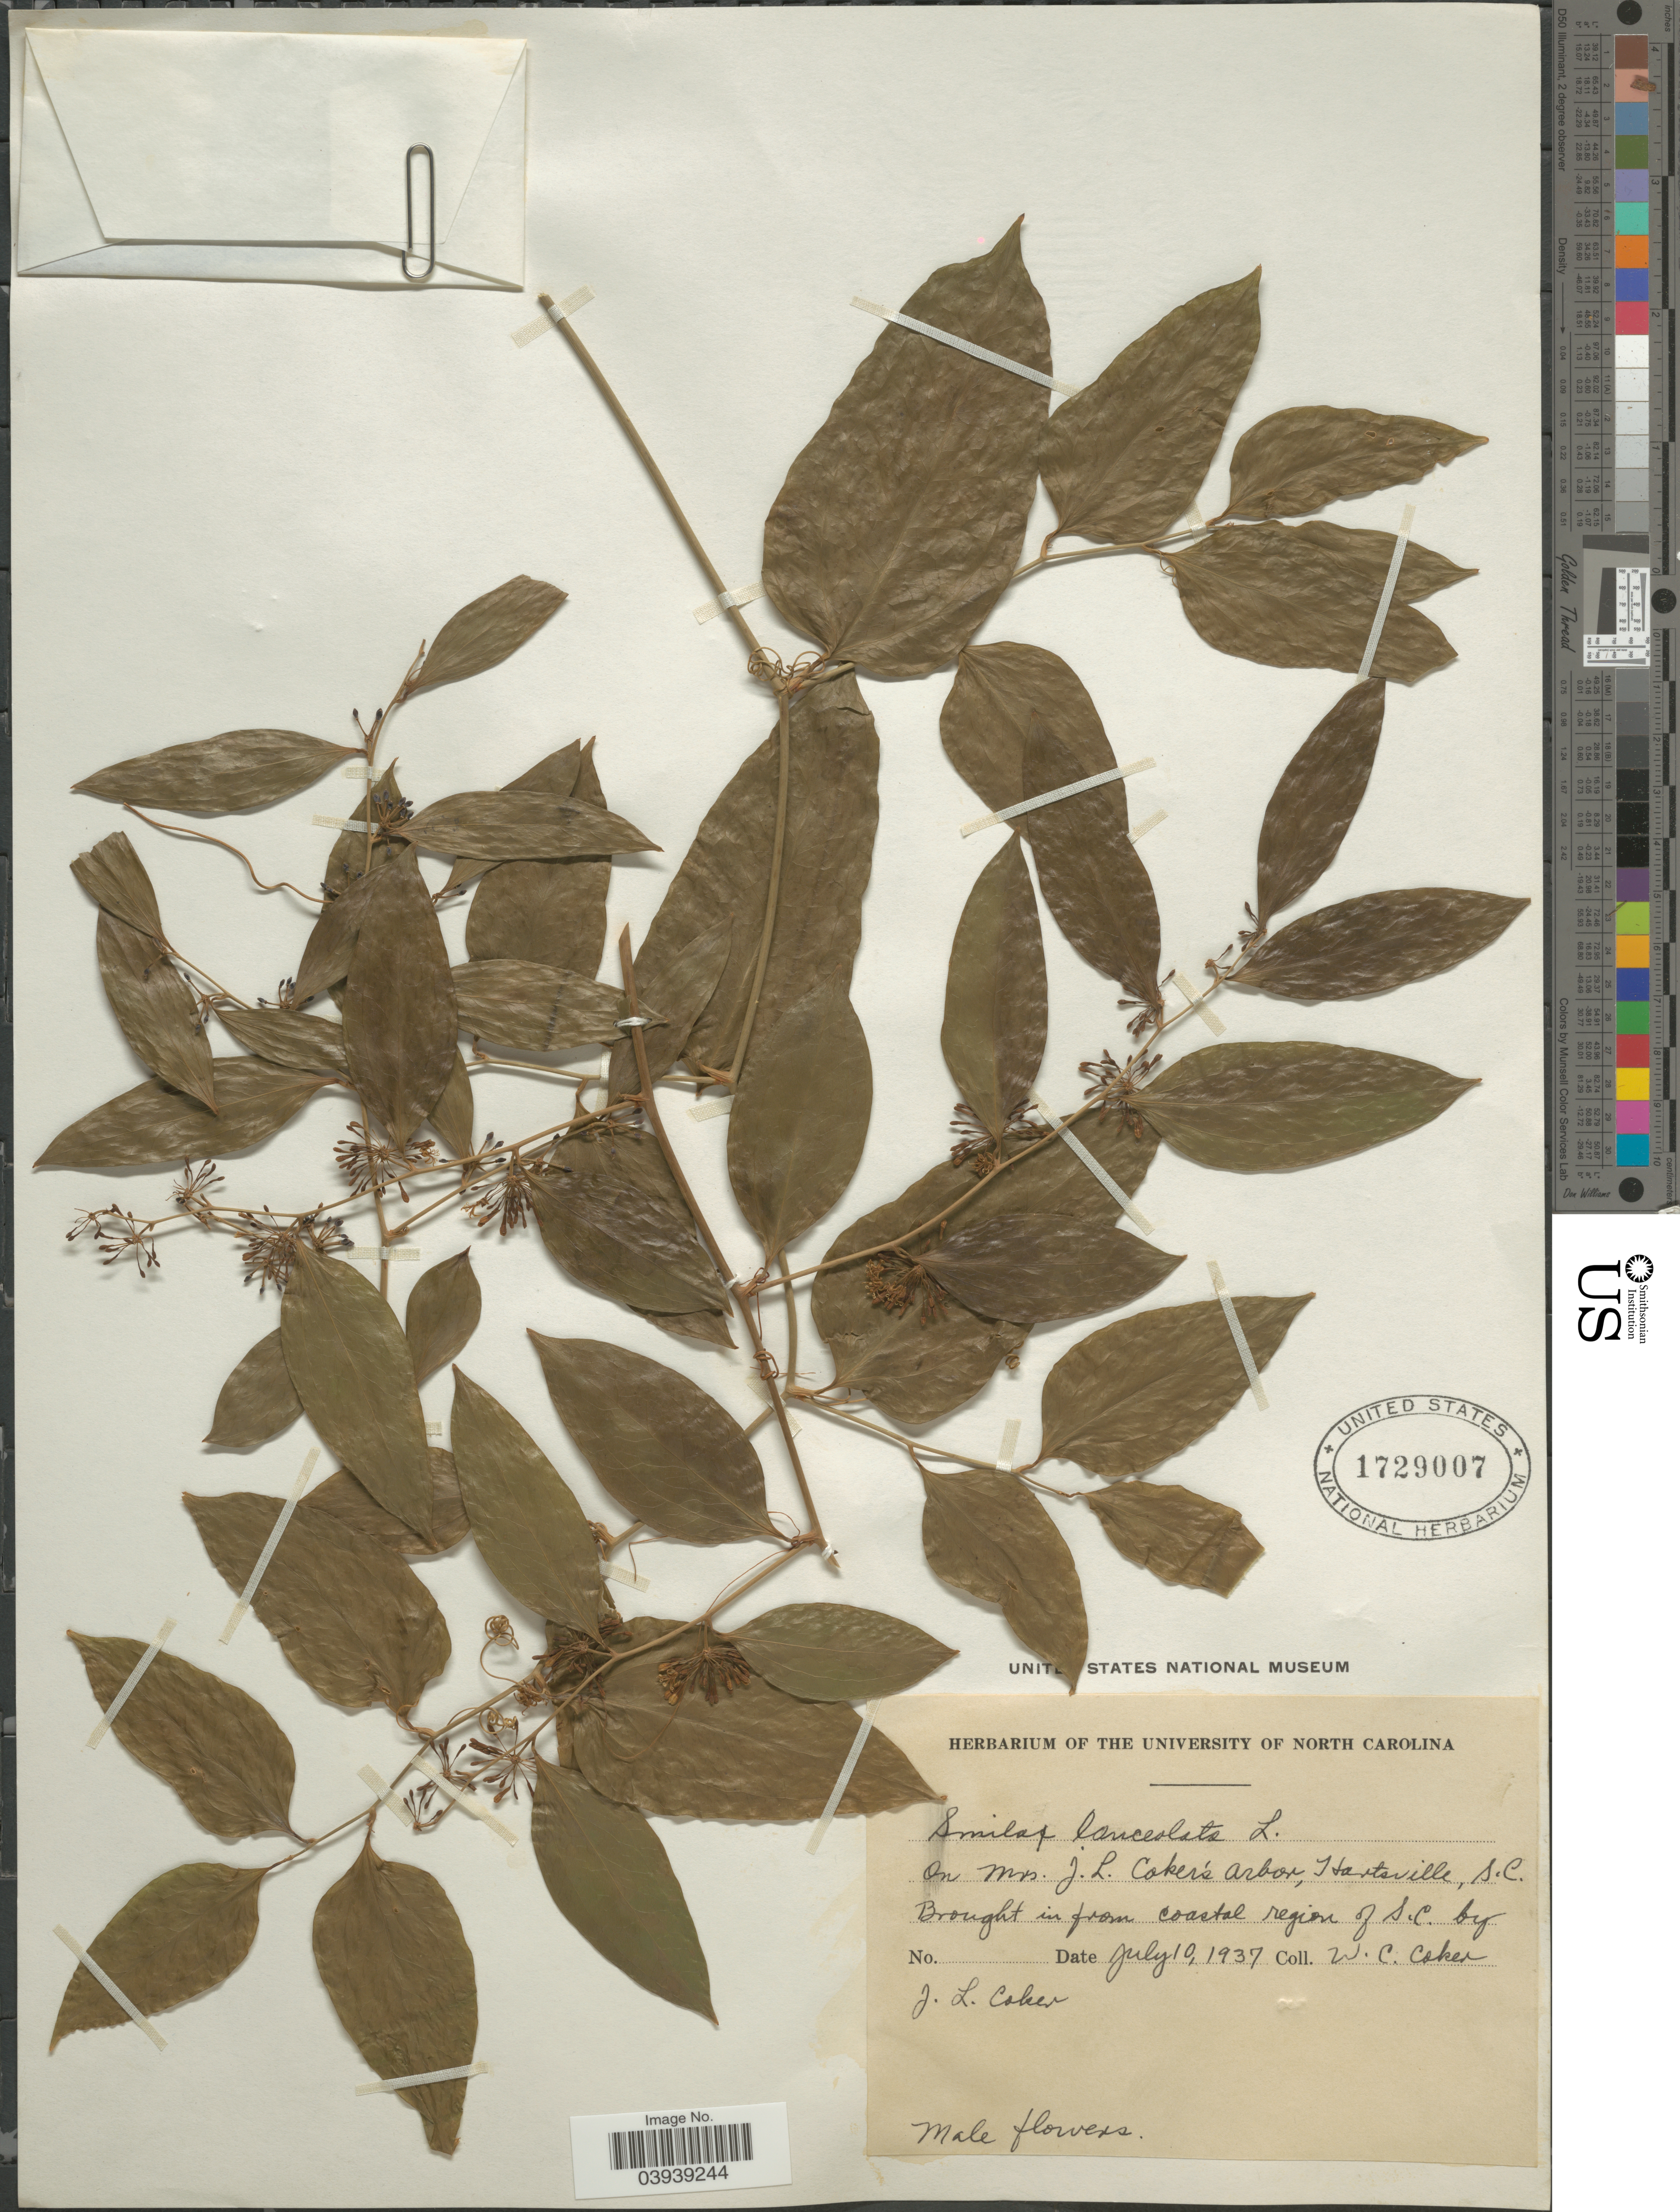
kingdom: Plantae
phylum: Tracheophyta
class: Liliopsida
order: Liliales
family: Smilacaceae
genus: Smilax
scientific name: Smilax smallii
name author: Morong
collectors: W. Coker & J. Coker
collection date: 1937-07-10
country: United States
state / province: South Carolina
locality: On Mrs. J. L. Coker's Arbor, Hartsville.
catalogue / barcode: US 1729007